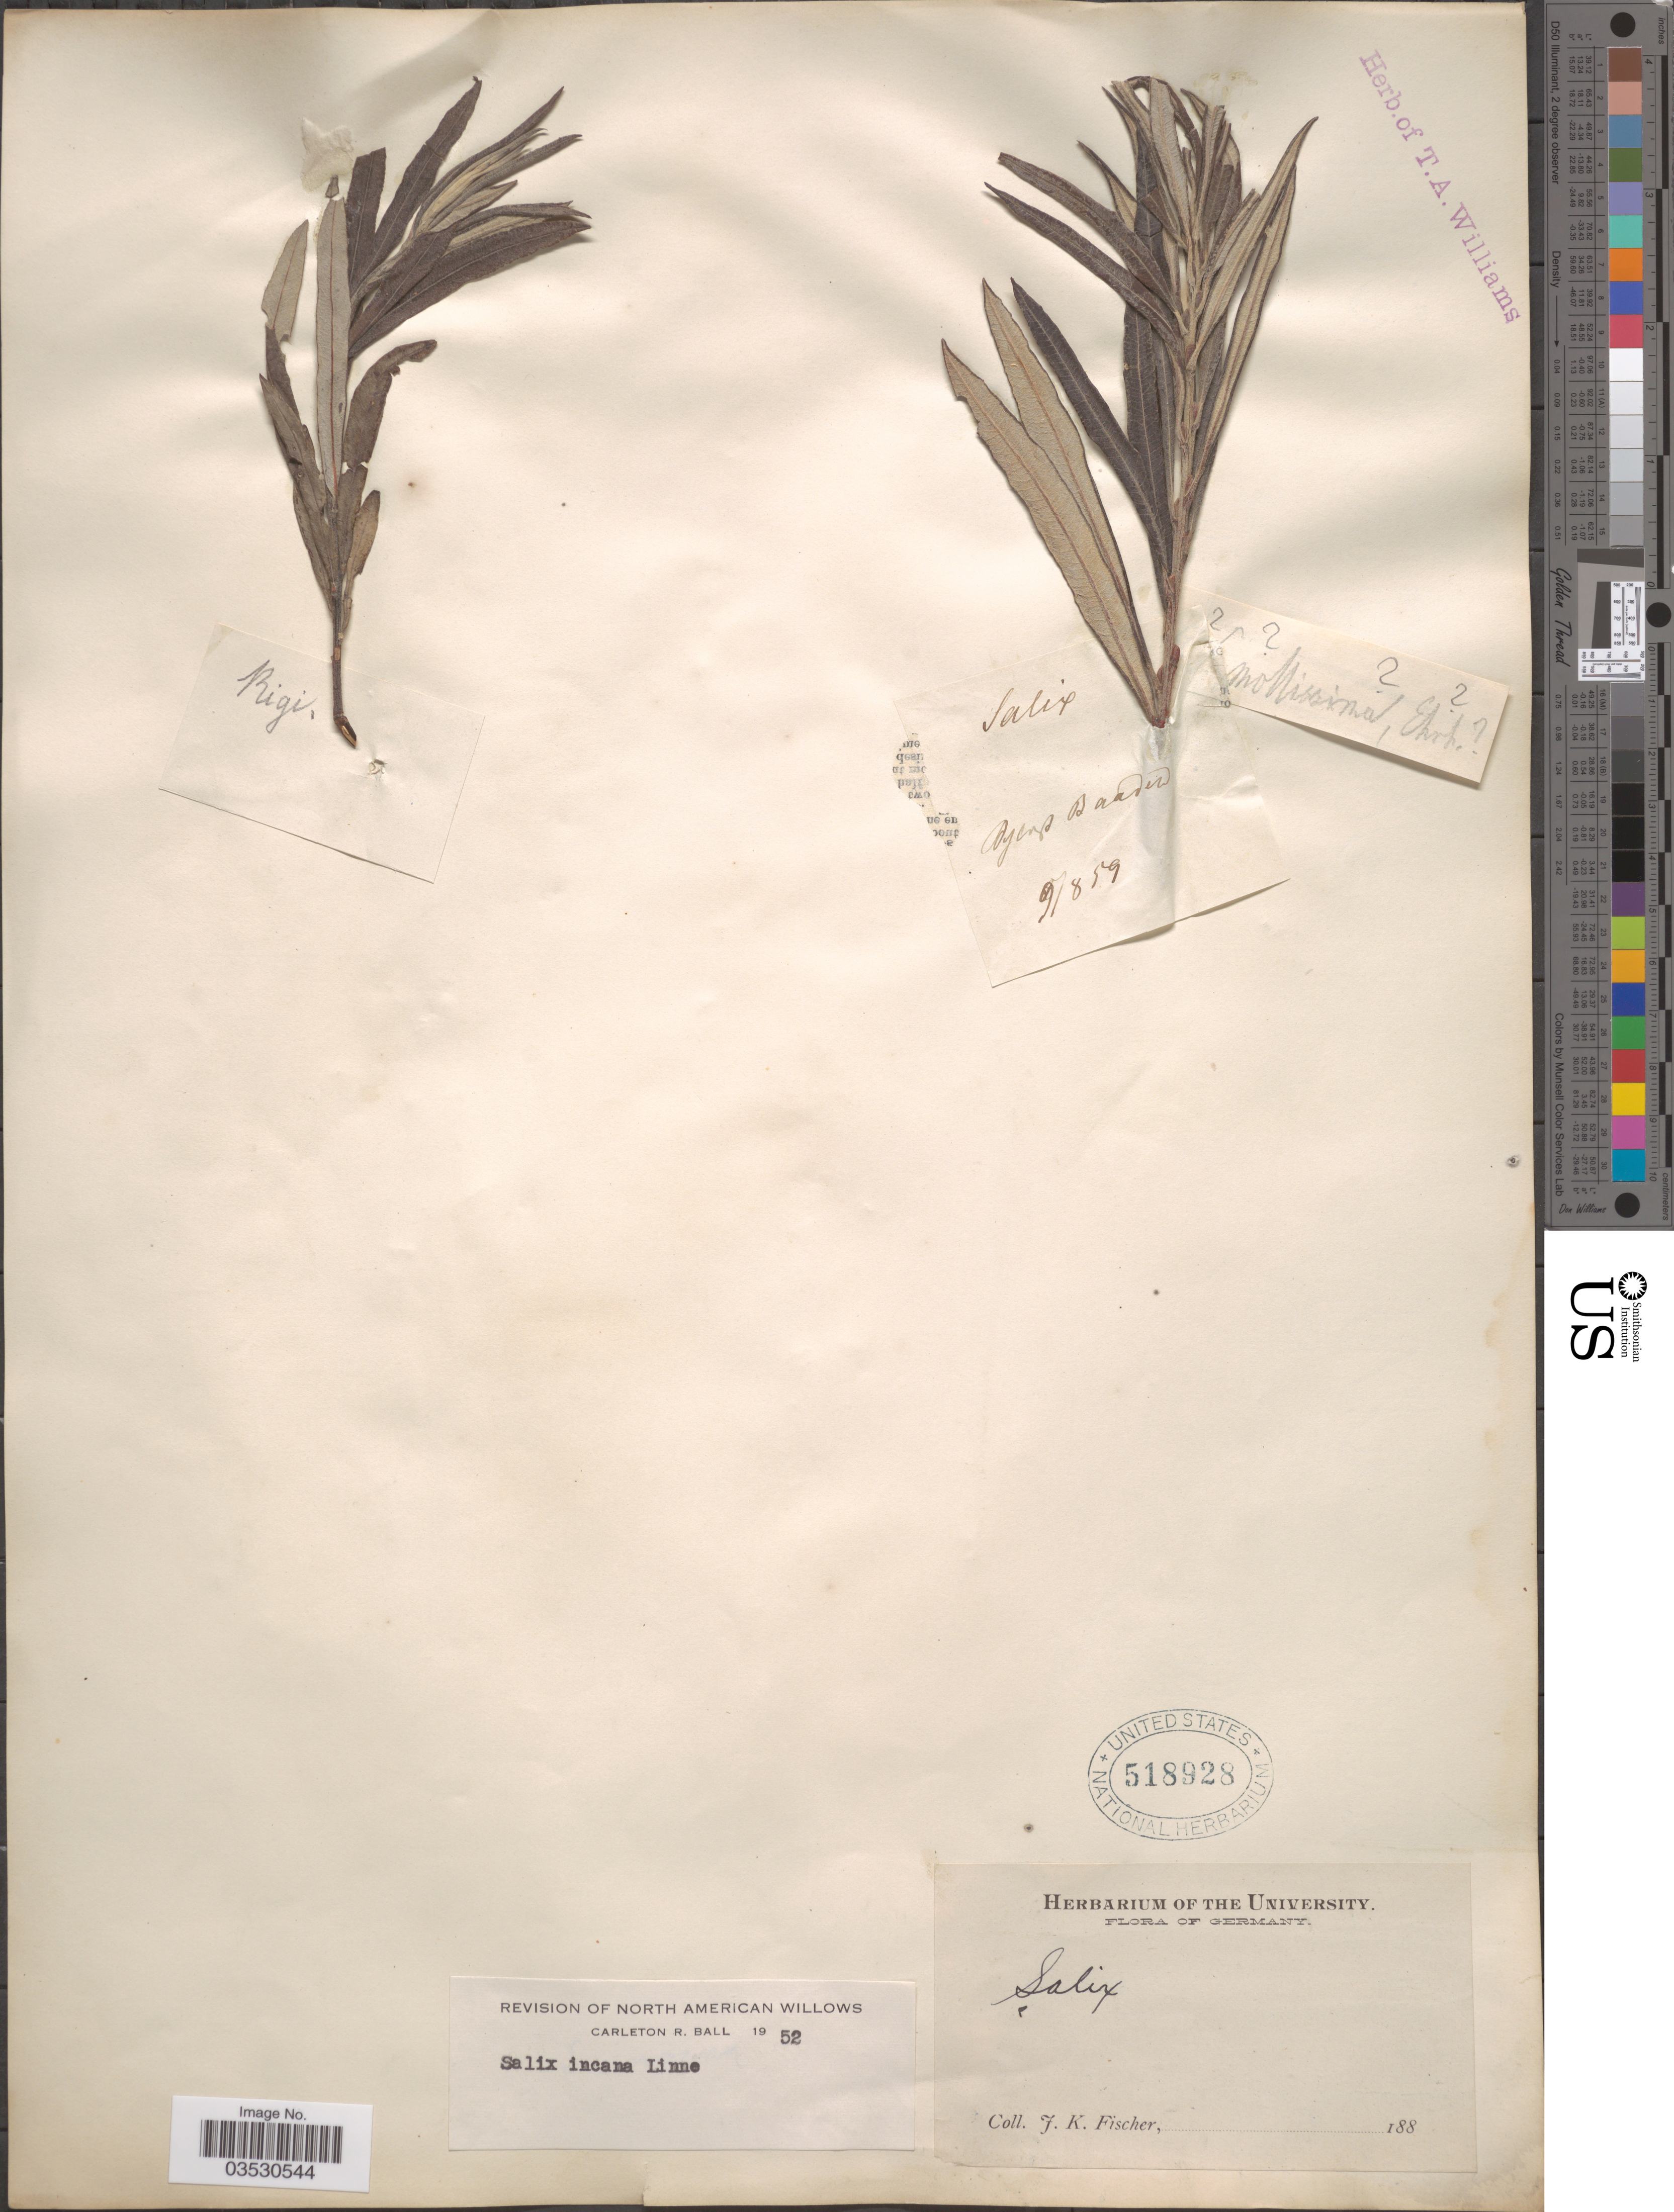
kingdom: Plantae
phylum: Tracheophyta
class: Magnoliopsida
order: Malpighiales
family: Salicaceae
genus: Salix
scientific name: Salix incana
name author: Michx.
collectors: J. Fischer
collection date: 1859-09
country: Germany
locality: Bjergs Baaden.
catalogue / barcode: US 518928